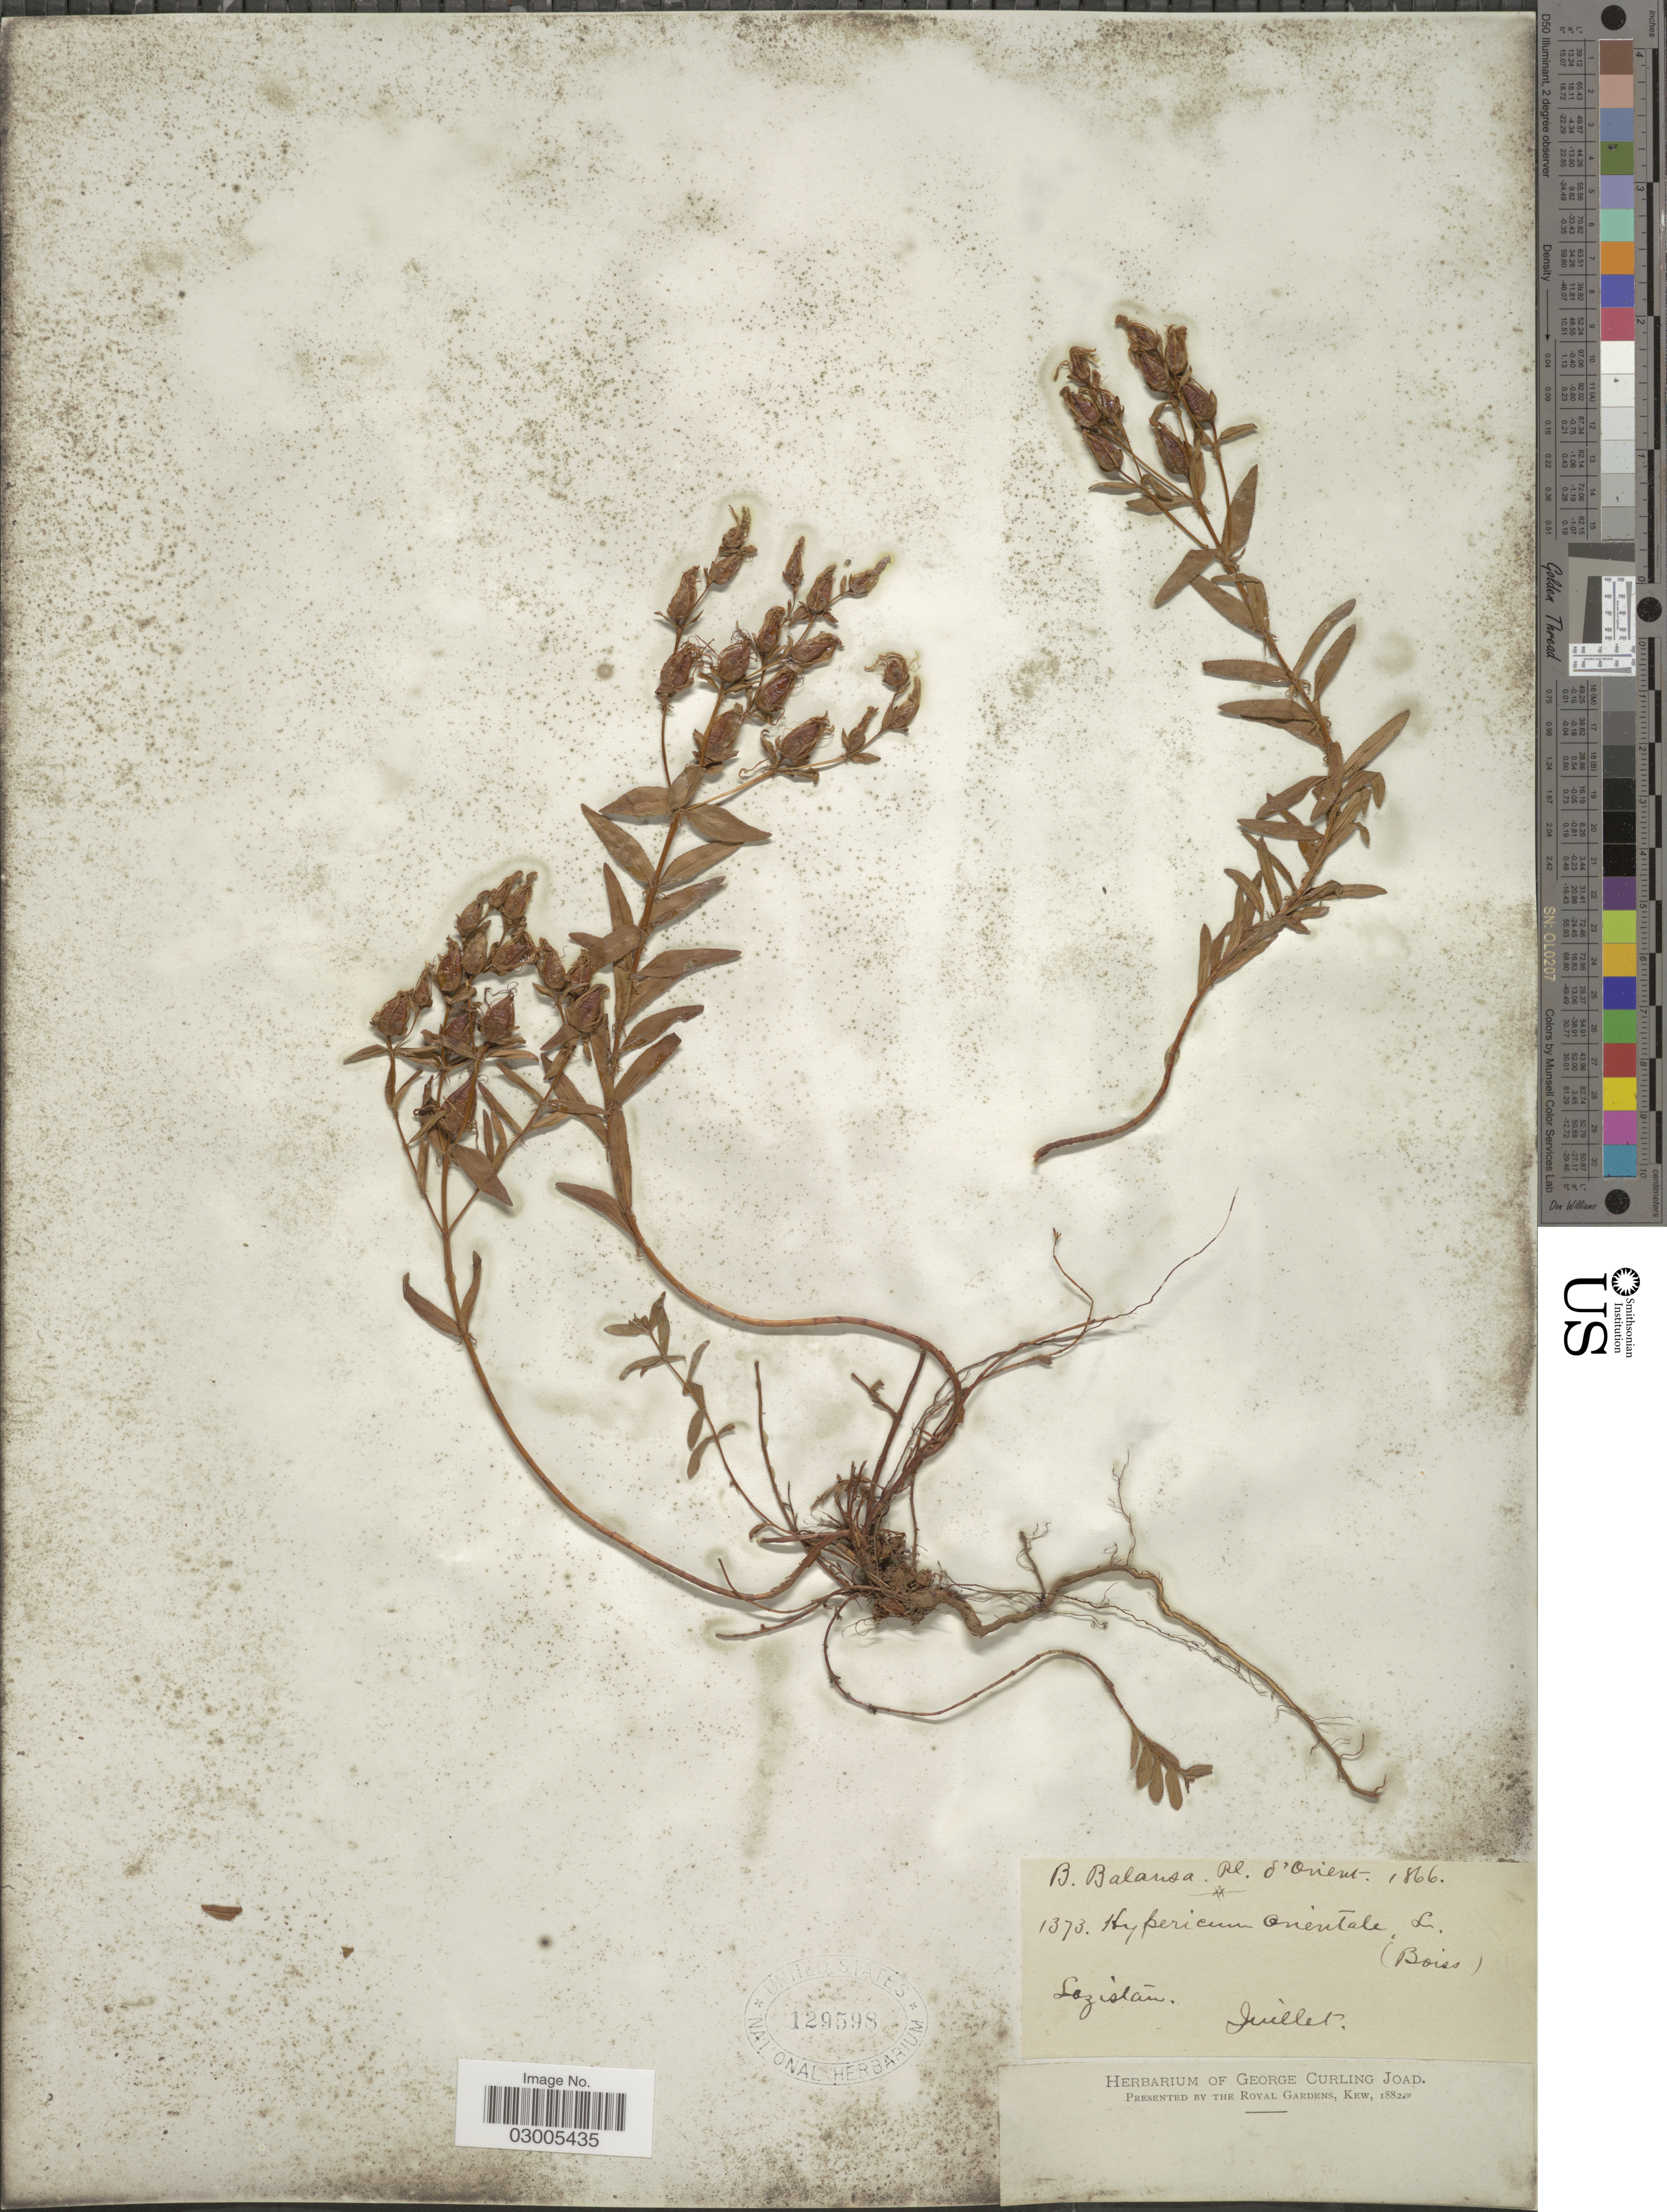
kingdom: Plantae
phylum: Tracheophyta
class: Magnoliopsida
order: Malpighiales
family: Hypericaceae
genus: Hypericum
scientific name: Hypericum orientale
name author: L.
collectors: B. Balansa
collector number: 1373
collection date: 1866-07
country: Turkey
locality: Orient. Lazistan.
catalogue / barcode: US 129598